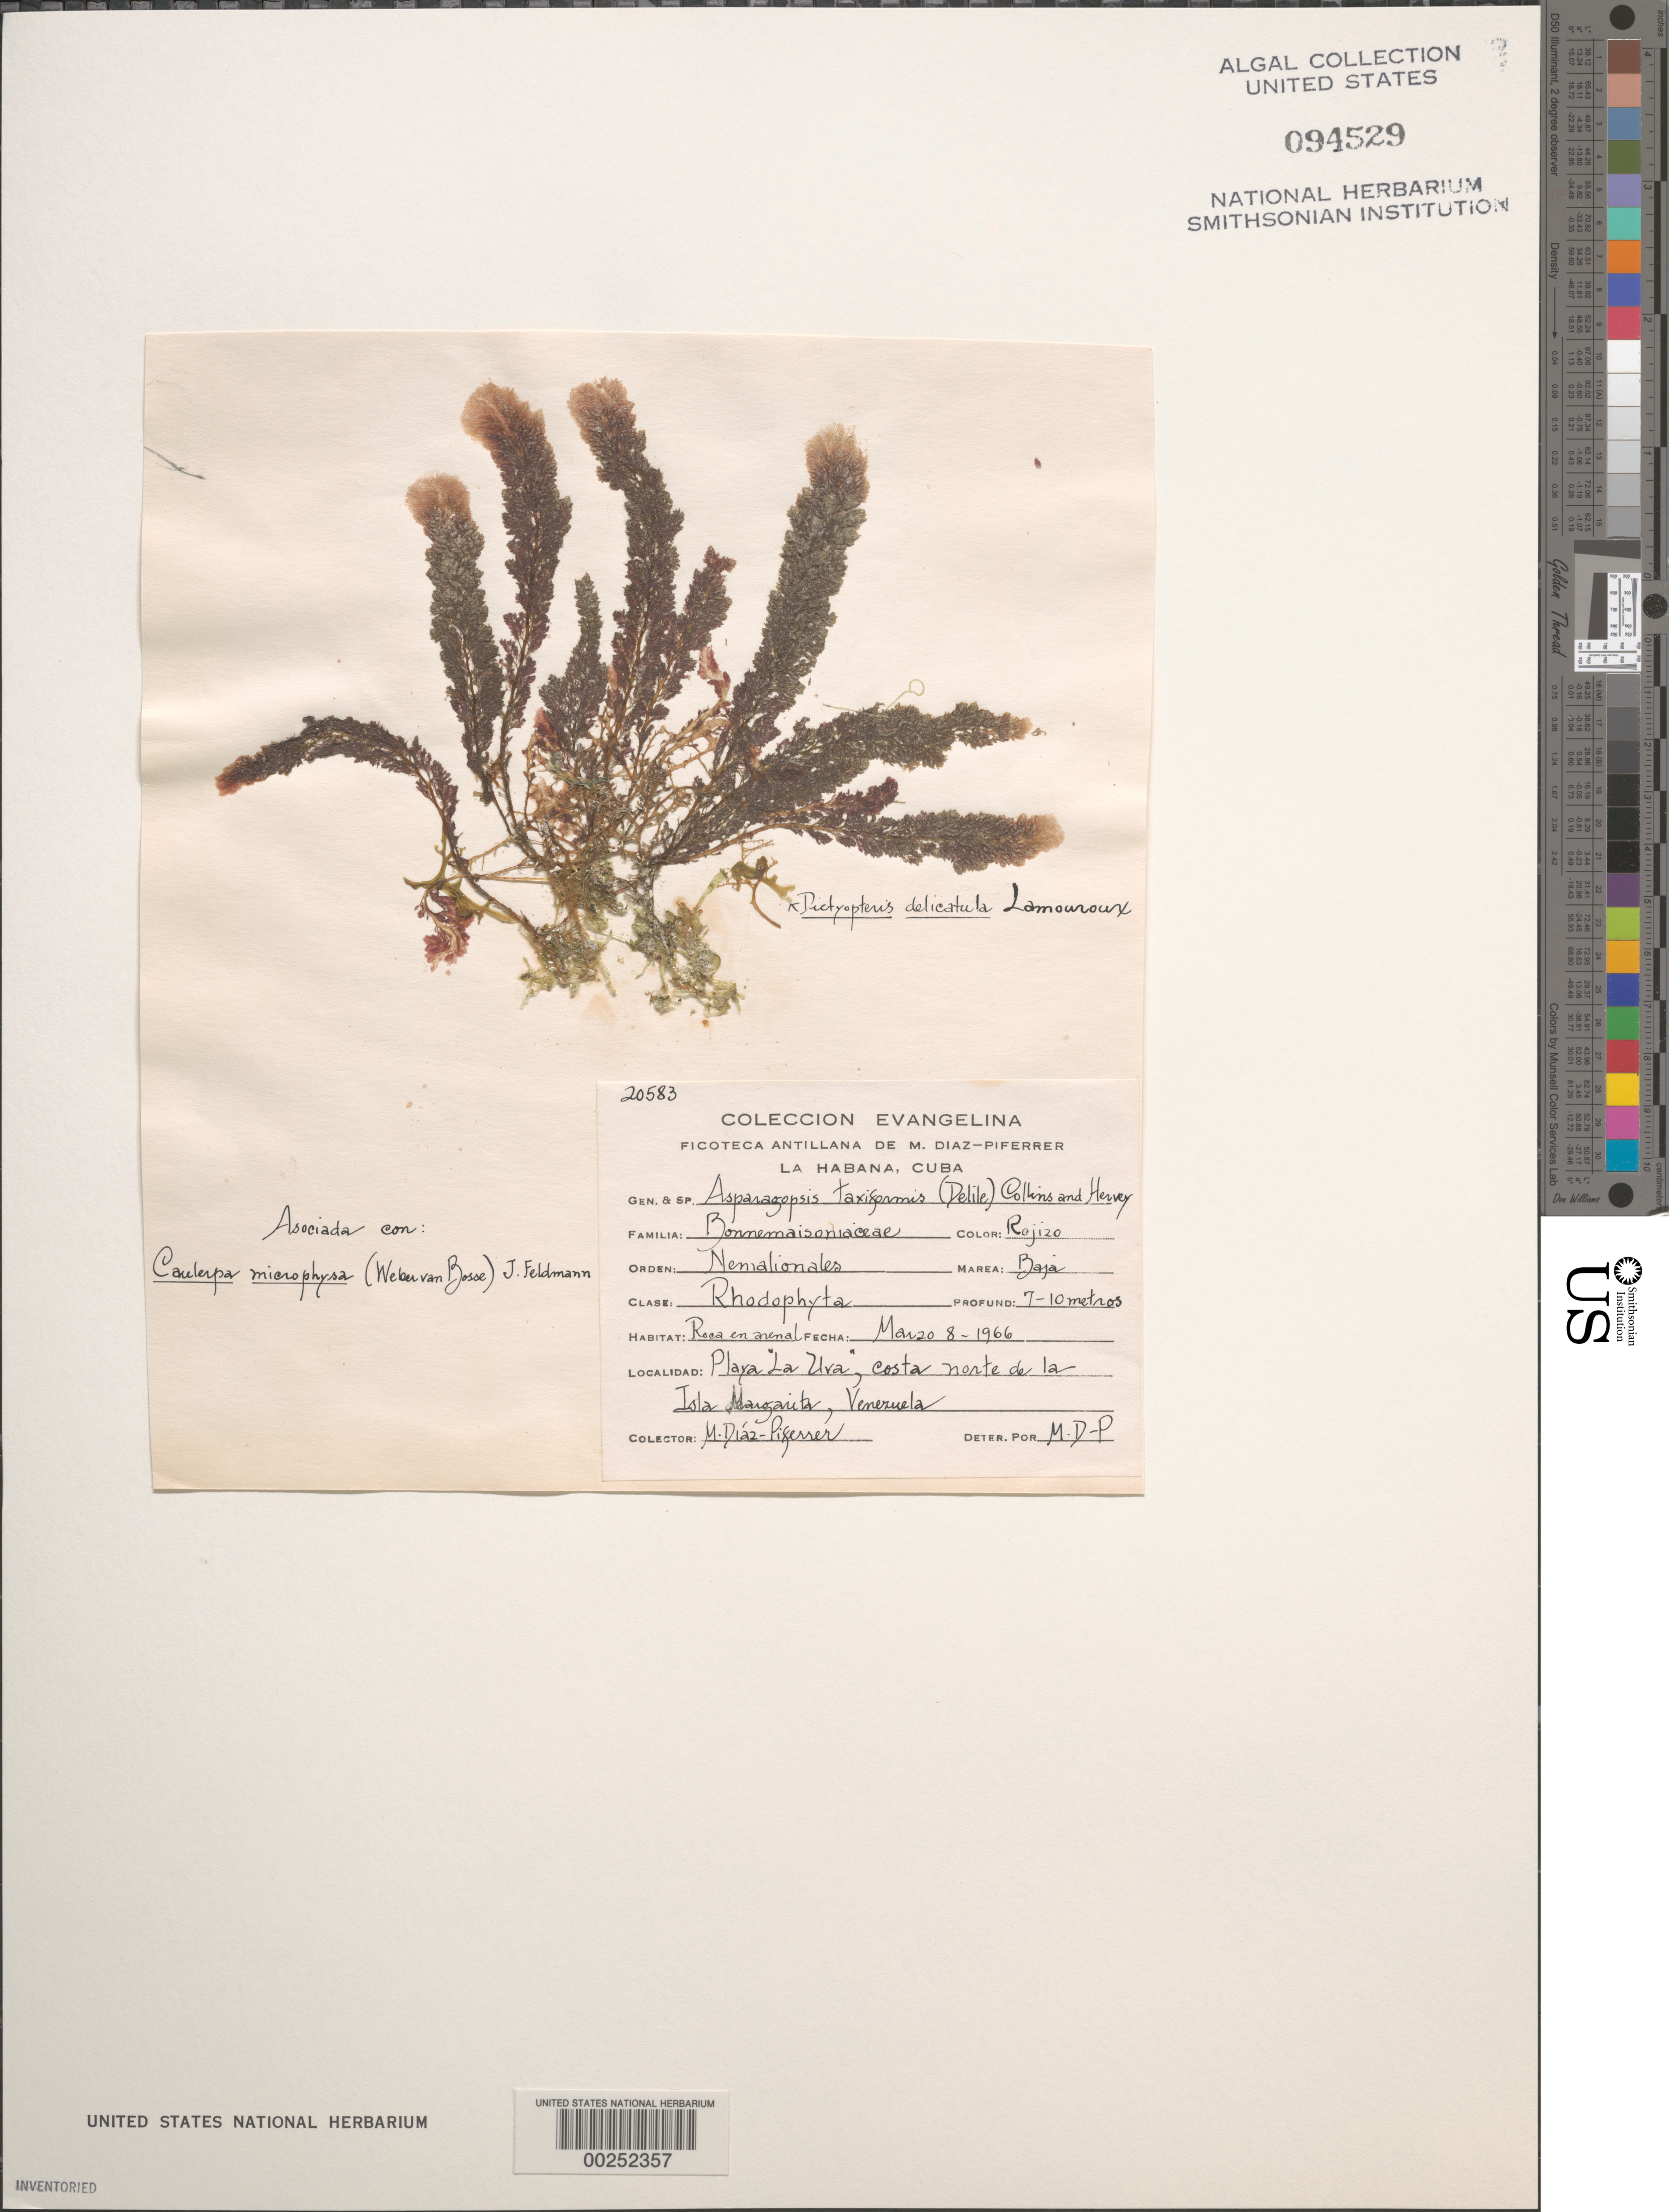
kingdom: Plantae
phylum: Rhodophyta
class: Florideophyceae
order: Bonnemaisoniales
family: Bonnemaisoniaceae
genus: Asparagopsis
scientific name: Asparagopsis taxiformis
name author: (Delile) Trevis.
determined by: Diaz-Piferrer, M.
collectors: M. Diaz-Piferrer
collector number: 20583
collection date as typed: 08 Mar 1966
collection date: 1966-03-08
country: Venezuela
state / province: Nueva Esparta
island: Margarita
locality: Playa La Uva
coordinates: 11 N, 064 W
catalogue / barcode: US 94529